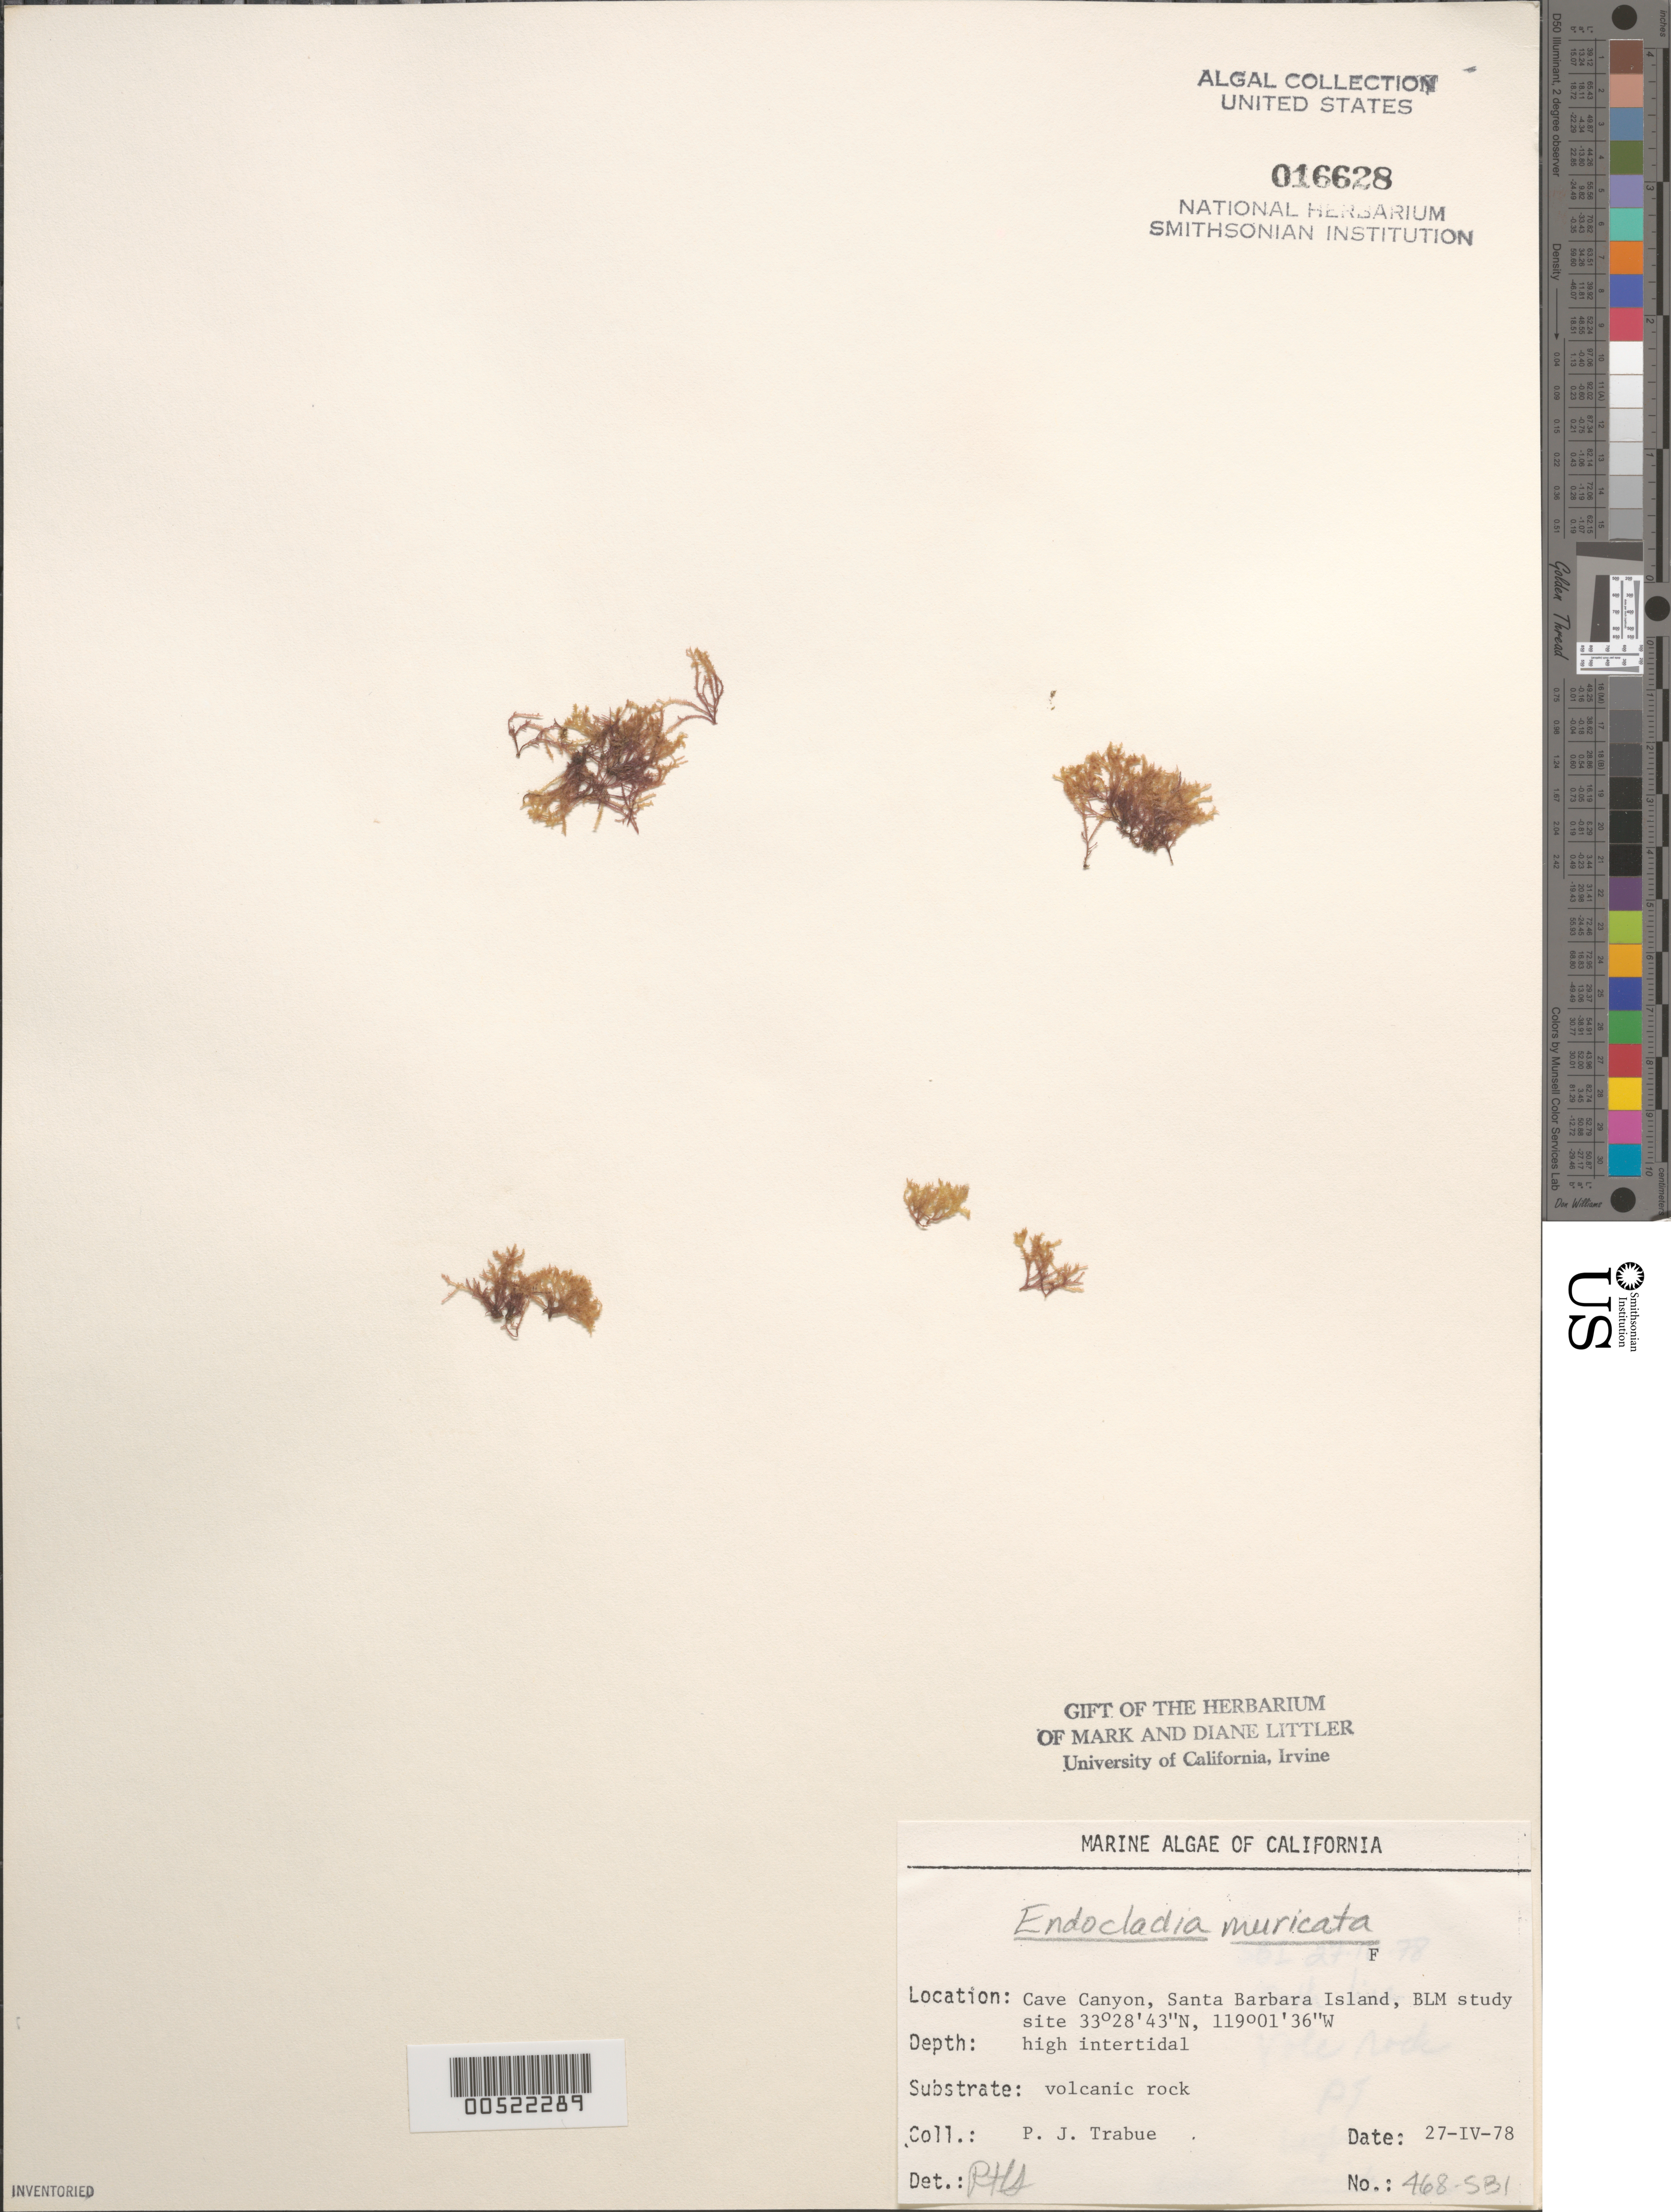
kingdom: Plantae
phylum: Rhodophyta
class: Florideophyceae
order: Gigartinales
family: Endocladiaceae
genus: Endocladia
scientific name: Endocladia muricata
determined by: Sims, Robert H.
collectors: P. J. Trabue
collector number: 468-sbi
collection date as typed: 27 Apr 1978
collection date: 1978-04-27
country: United States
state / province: California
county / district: Santa Barbara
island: Santa Barbara Island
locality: Cave Canyon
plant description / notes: BLM-SOCALBIGHT Rocky Intertidal Survey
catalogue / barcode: US 16628